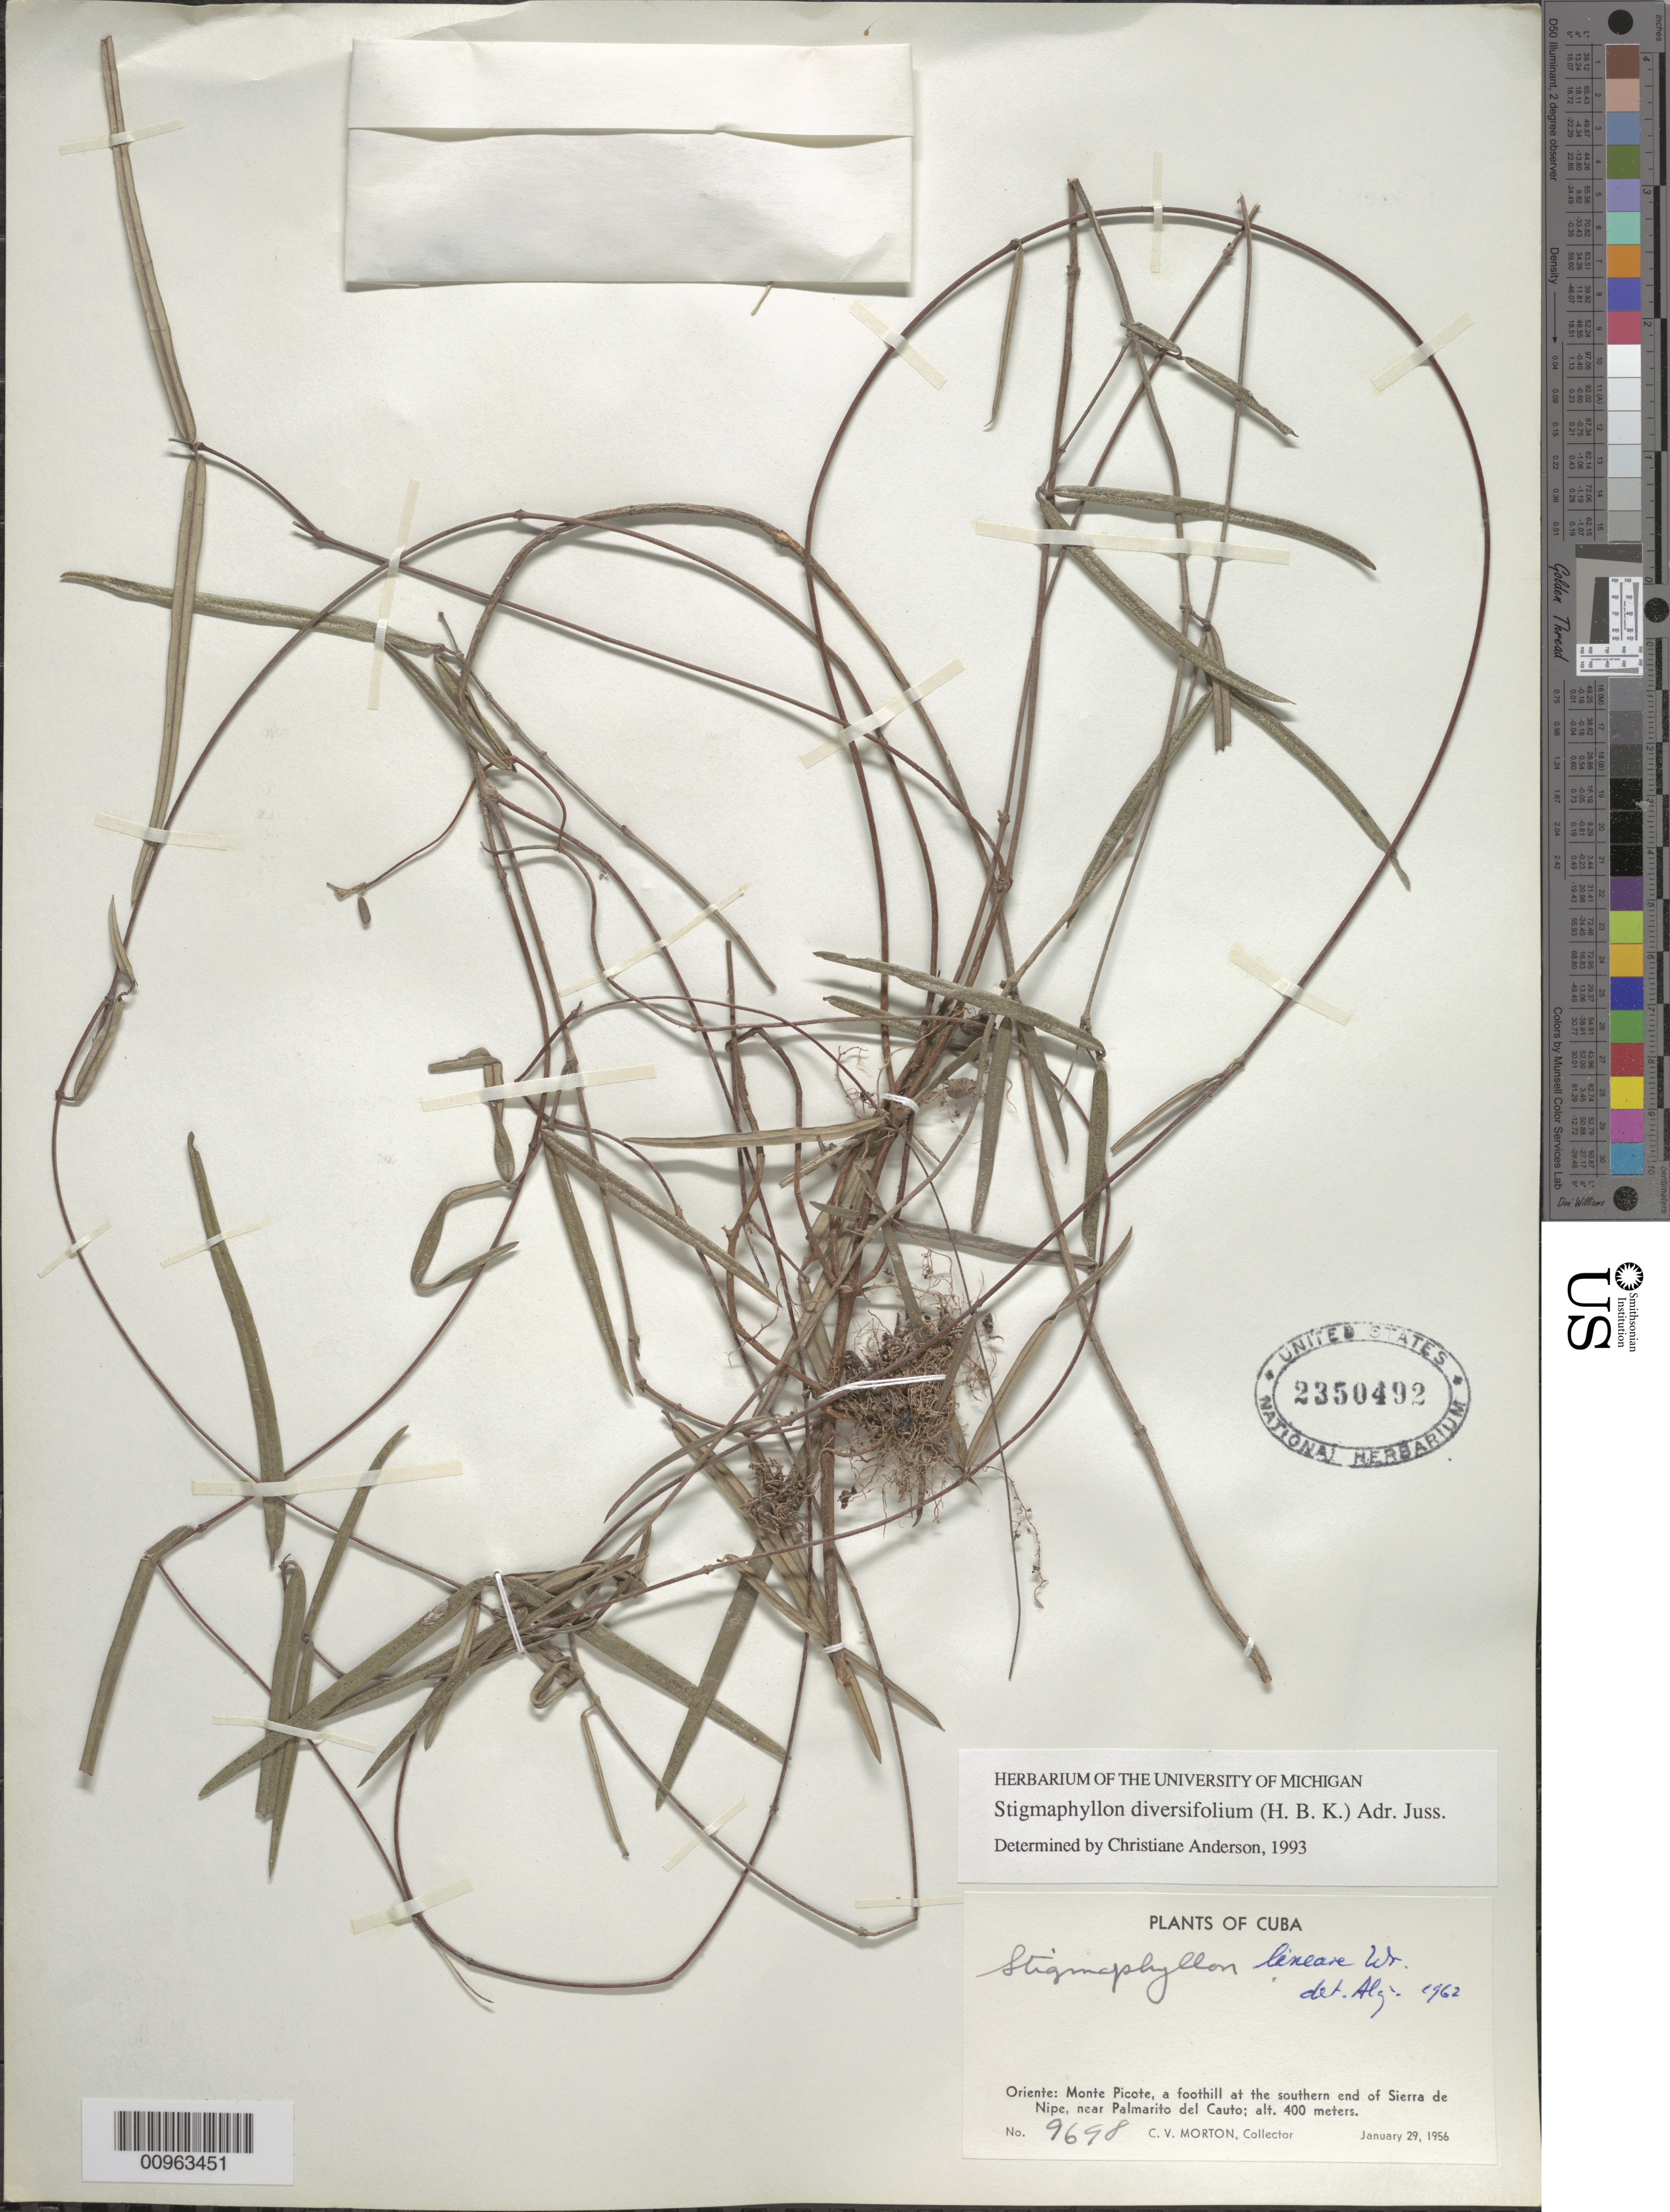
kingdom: Plantae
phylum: Tracheophyta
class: Magnoliopsida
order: Malpighiales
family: Malpighiaceae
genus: Stigmaphyllon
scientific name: Stigmaphyllon diversifolium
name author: (Kunth) A. Juss.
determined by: Anderson, C.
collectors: C. V. Morton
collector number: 9698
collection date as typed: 29 Jan 1956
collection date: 1956-01-29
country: Cuba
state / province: Holguín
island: Cuba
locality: Monte Picote, a foothill at the southern end of Sierra de Nipe, near Palmarito del Cauto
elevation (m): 400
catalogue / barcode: US 2350492